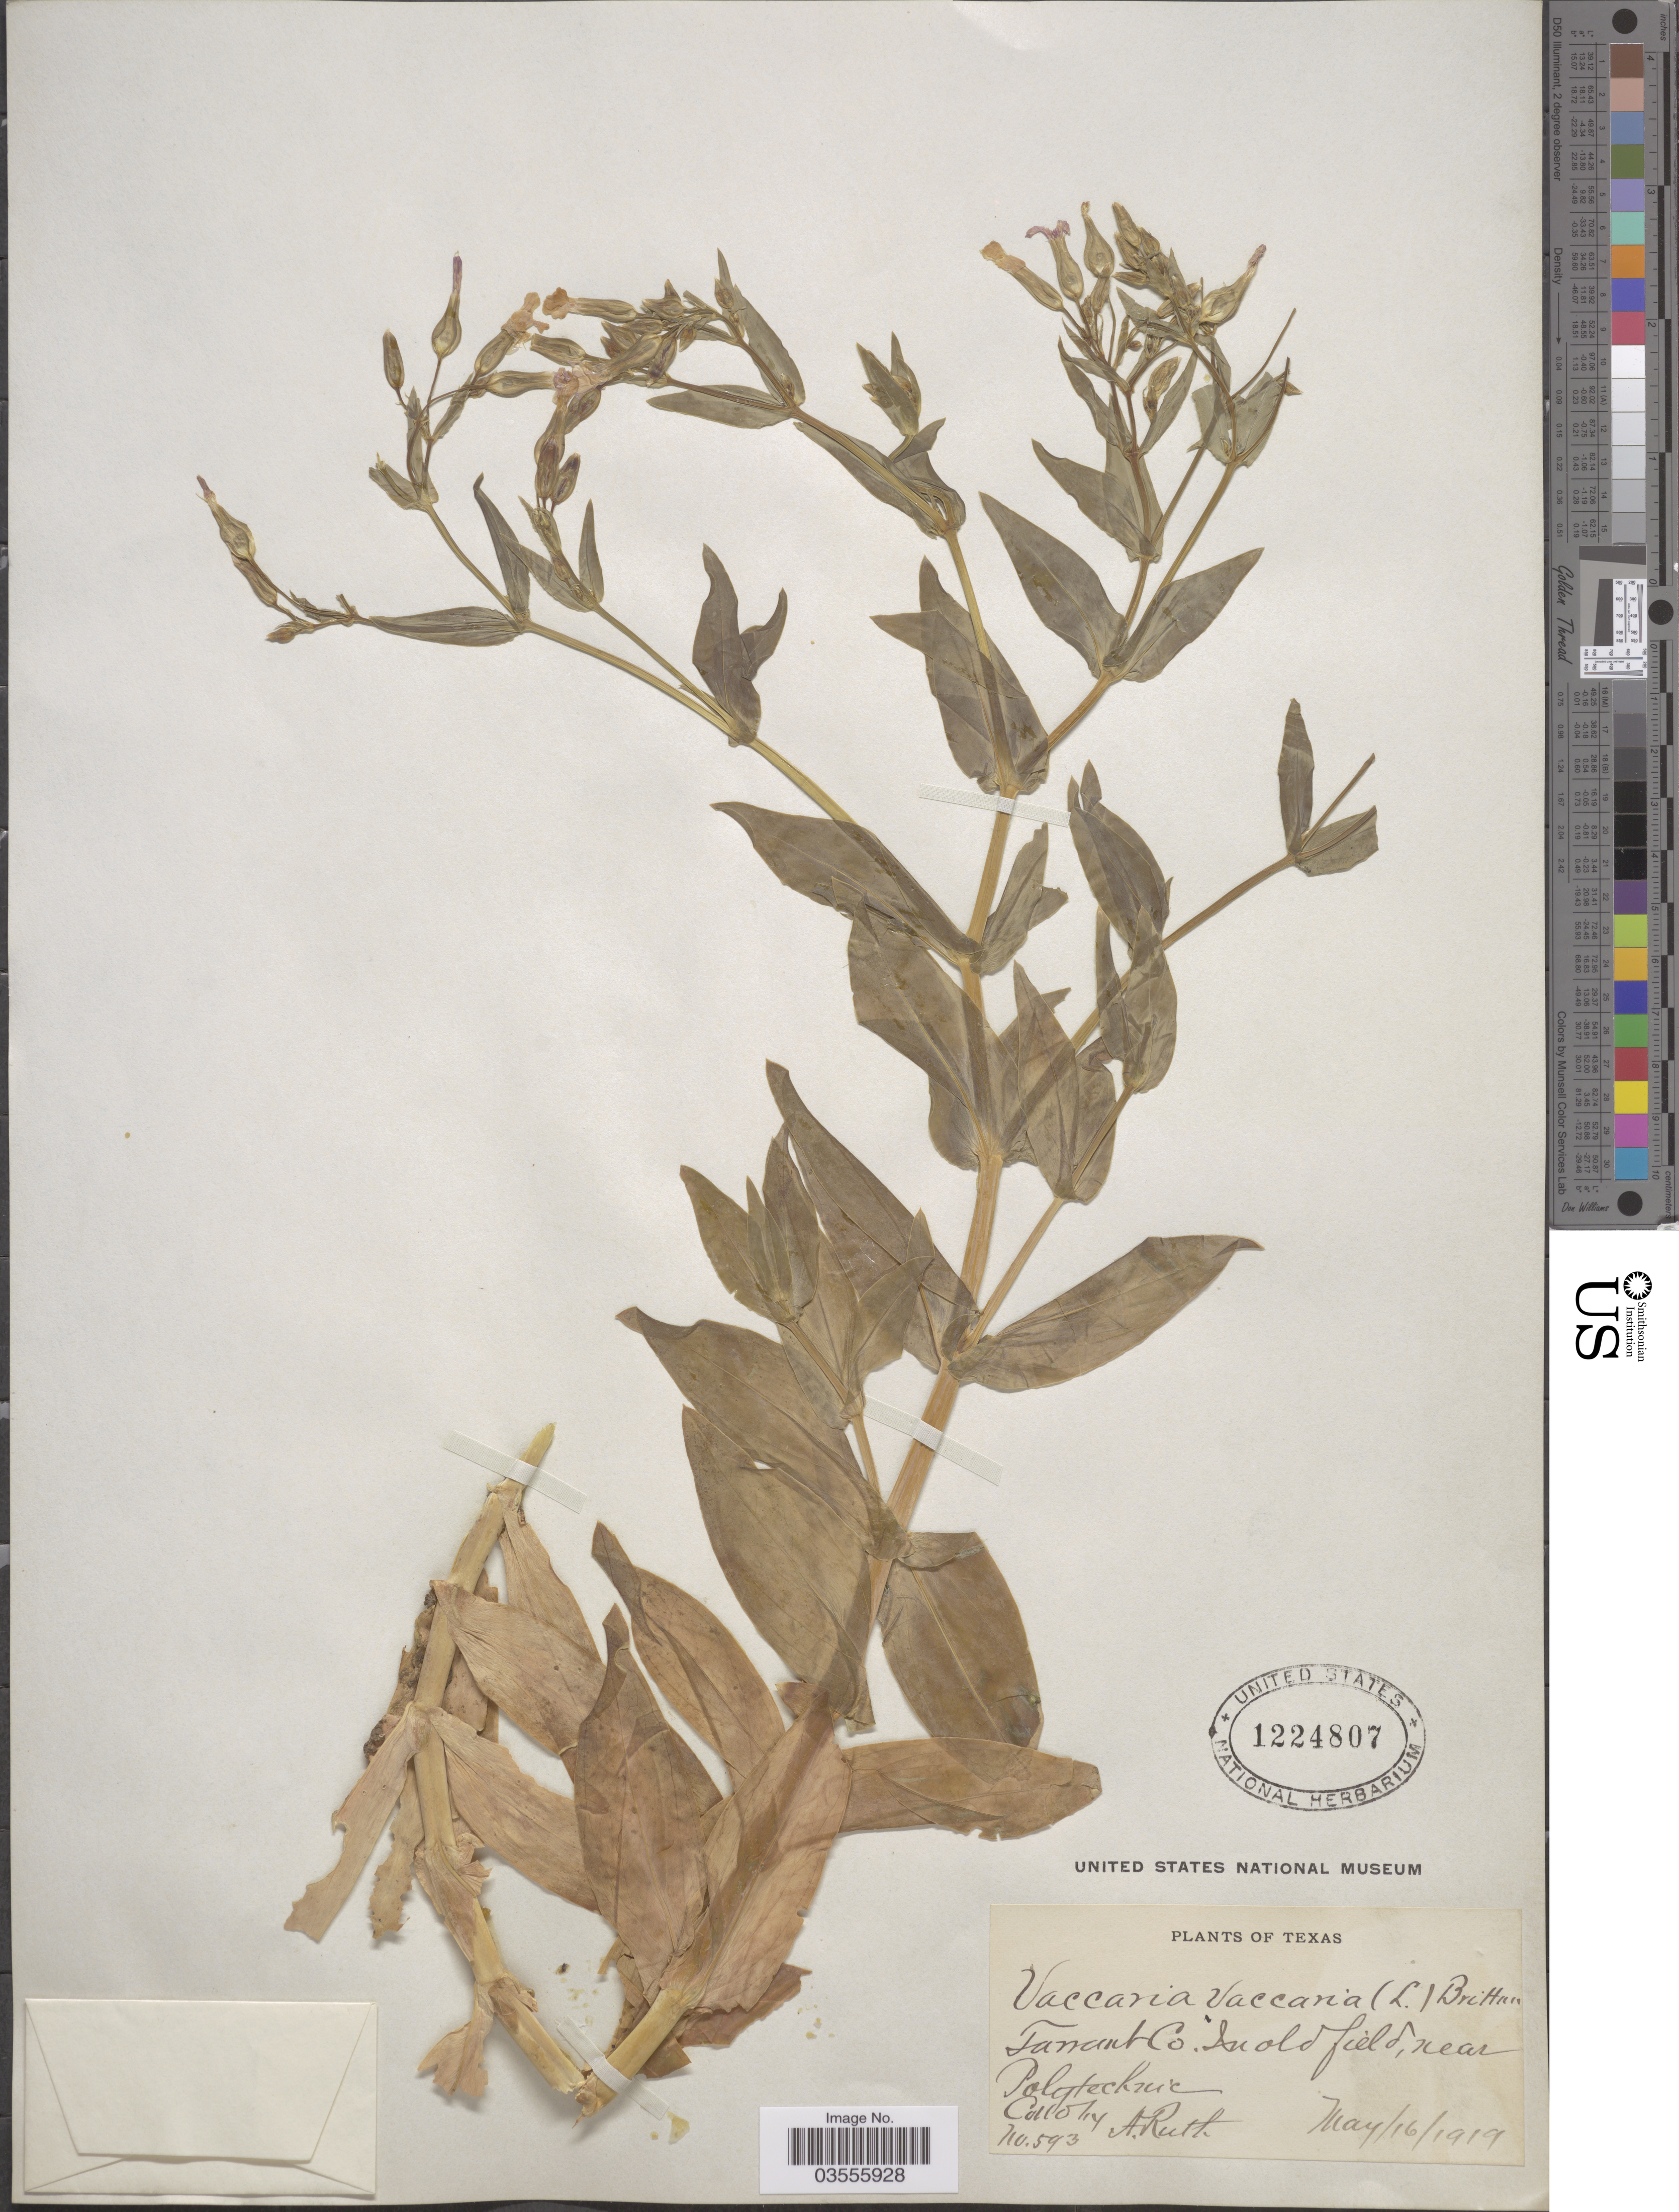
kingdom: Plantae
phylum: Tracheophyta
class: Magnoliopsida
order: Caryophyllales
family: Caryophyllaceae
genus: Gypsophila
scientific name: Gypsophila vaccaria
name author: (L.) Sm.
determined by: Strong, M. T., (US), Smithsonian Institution - National Museum of Natural History (UNITED STATES)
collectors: A. Ruth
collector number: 593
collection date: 1919-05-16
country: United States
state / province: Texas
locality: Tarrant Co. An old field, near Polytechnic.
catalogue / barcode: US 1224807